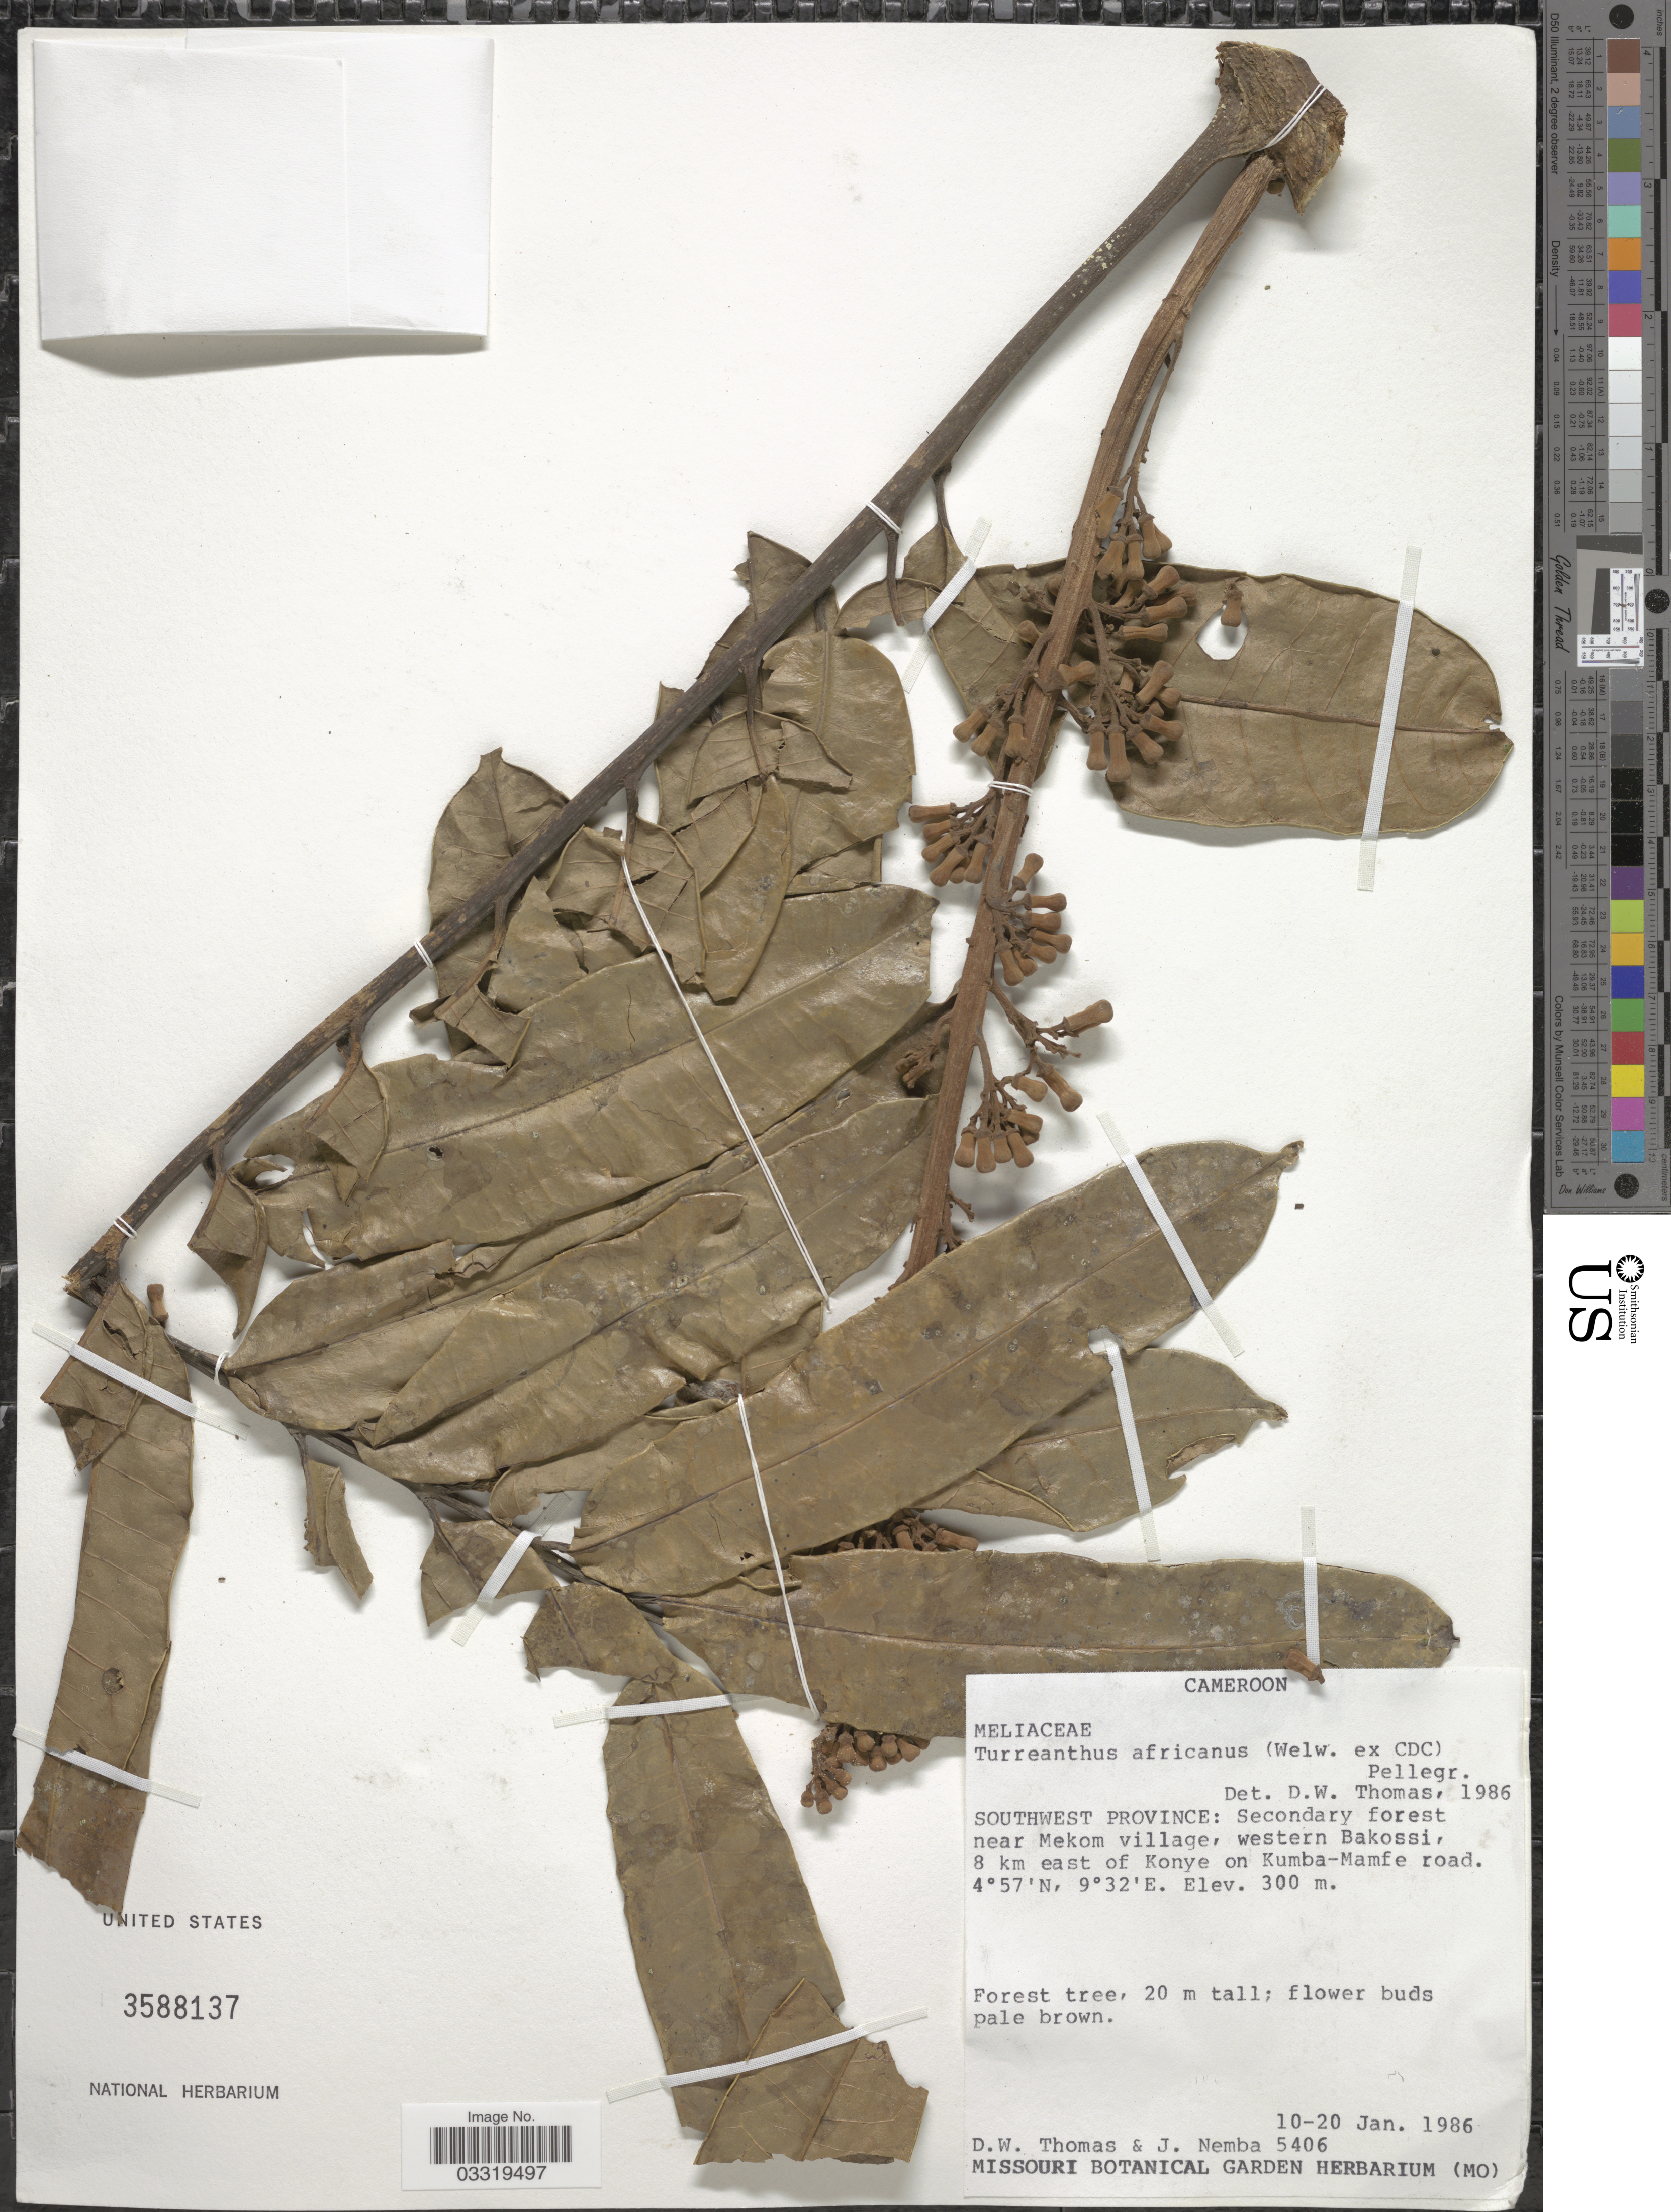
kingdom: Plantae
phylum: Tracheophyta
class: Magnoliopsida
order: Sapindales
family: Meliaceae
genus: Turraeanthus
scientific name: Turraeanthus africanus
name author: (Welw. ex C. DC.) Pelleg.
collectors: D. W. Thomas & J. Nemba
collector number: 5406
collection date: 1986-01-10/1986-01-20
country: Cameroon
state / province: Sud-Ouest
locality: Southwest Province: Secondary forest, near Mekom village, western Bakossi, 8 km east of Konye on Kumba-Mamfe road.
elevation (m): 300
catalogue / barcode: US 3588137